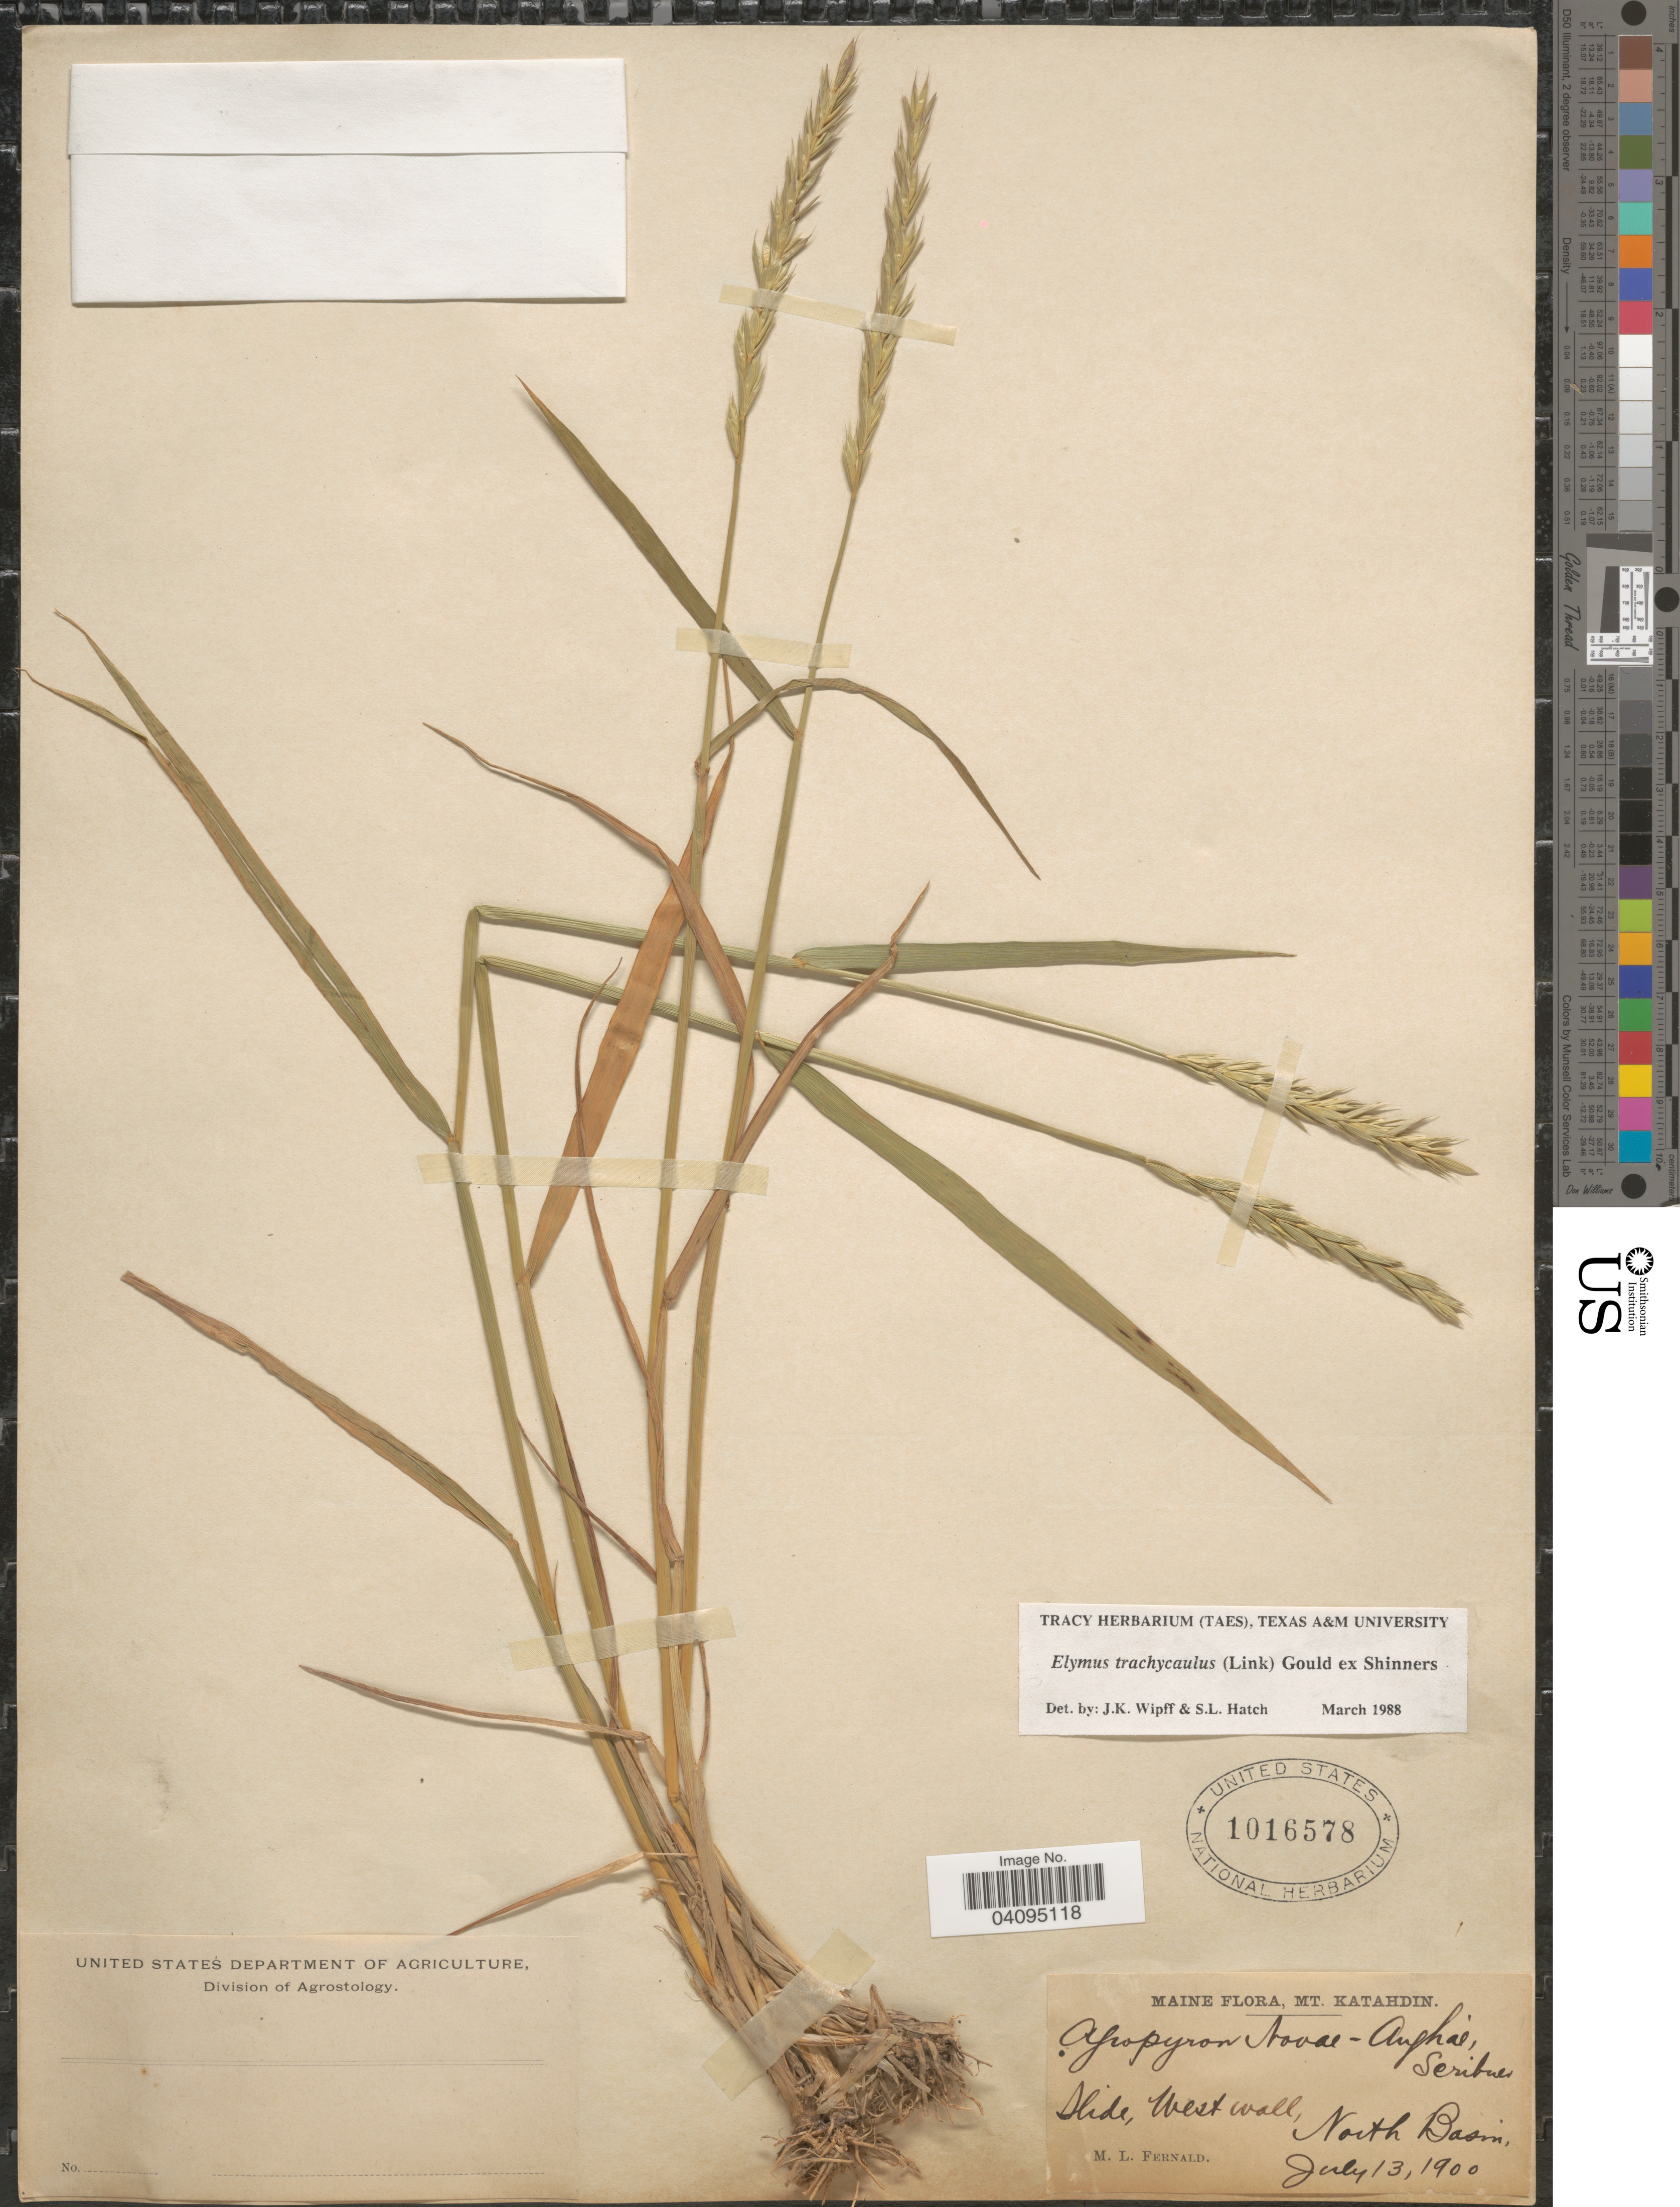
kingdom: Plantae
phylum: Tracheophyta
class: Liliopsida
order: Poales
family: Poaceae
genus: Elymus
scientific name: Elymus trachycaulus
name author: (Link) Gould ex Shinners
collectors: M. L. Fernald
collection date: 1900-07-13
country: United States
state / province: Maine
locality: Mt. Katahdin. Slide, West wall, North Basin.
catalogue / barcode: US 1016578